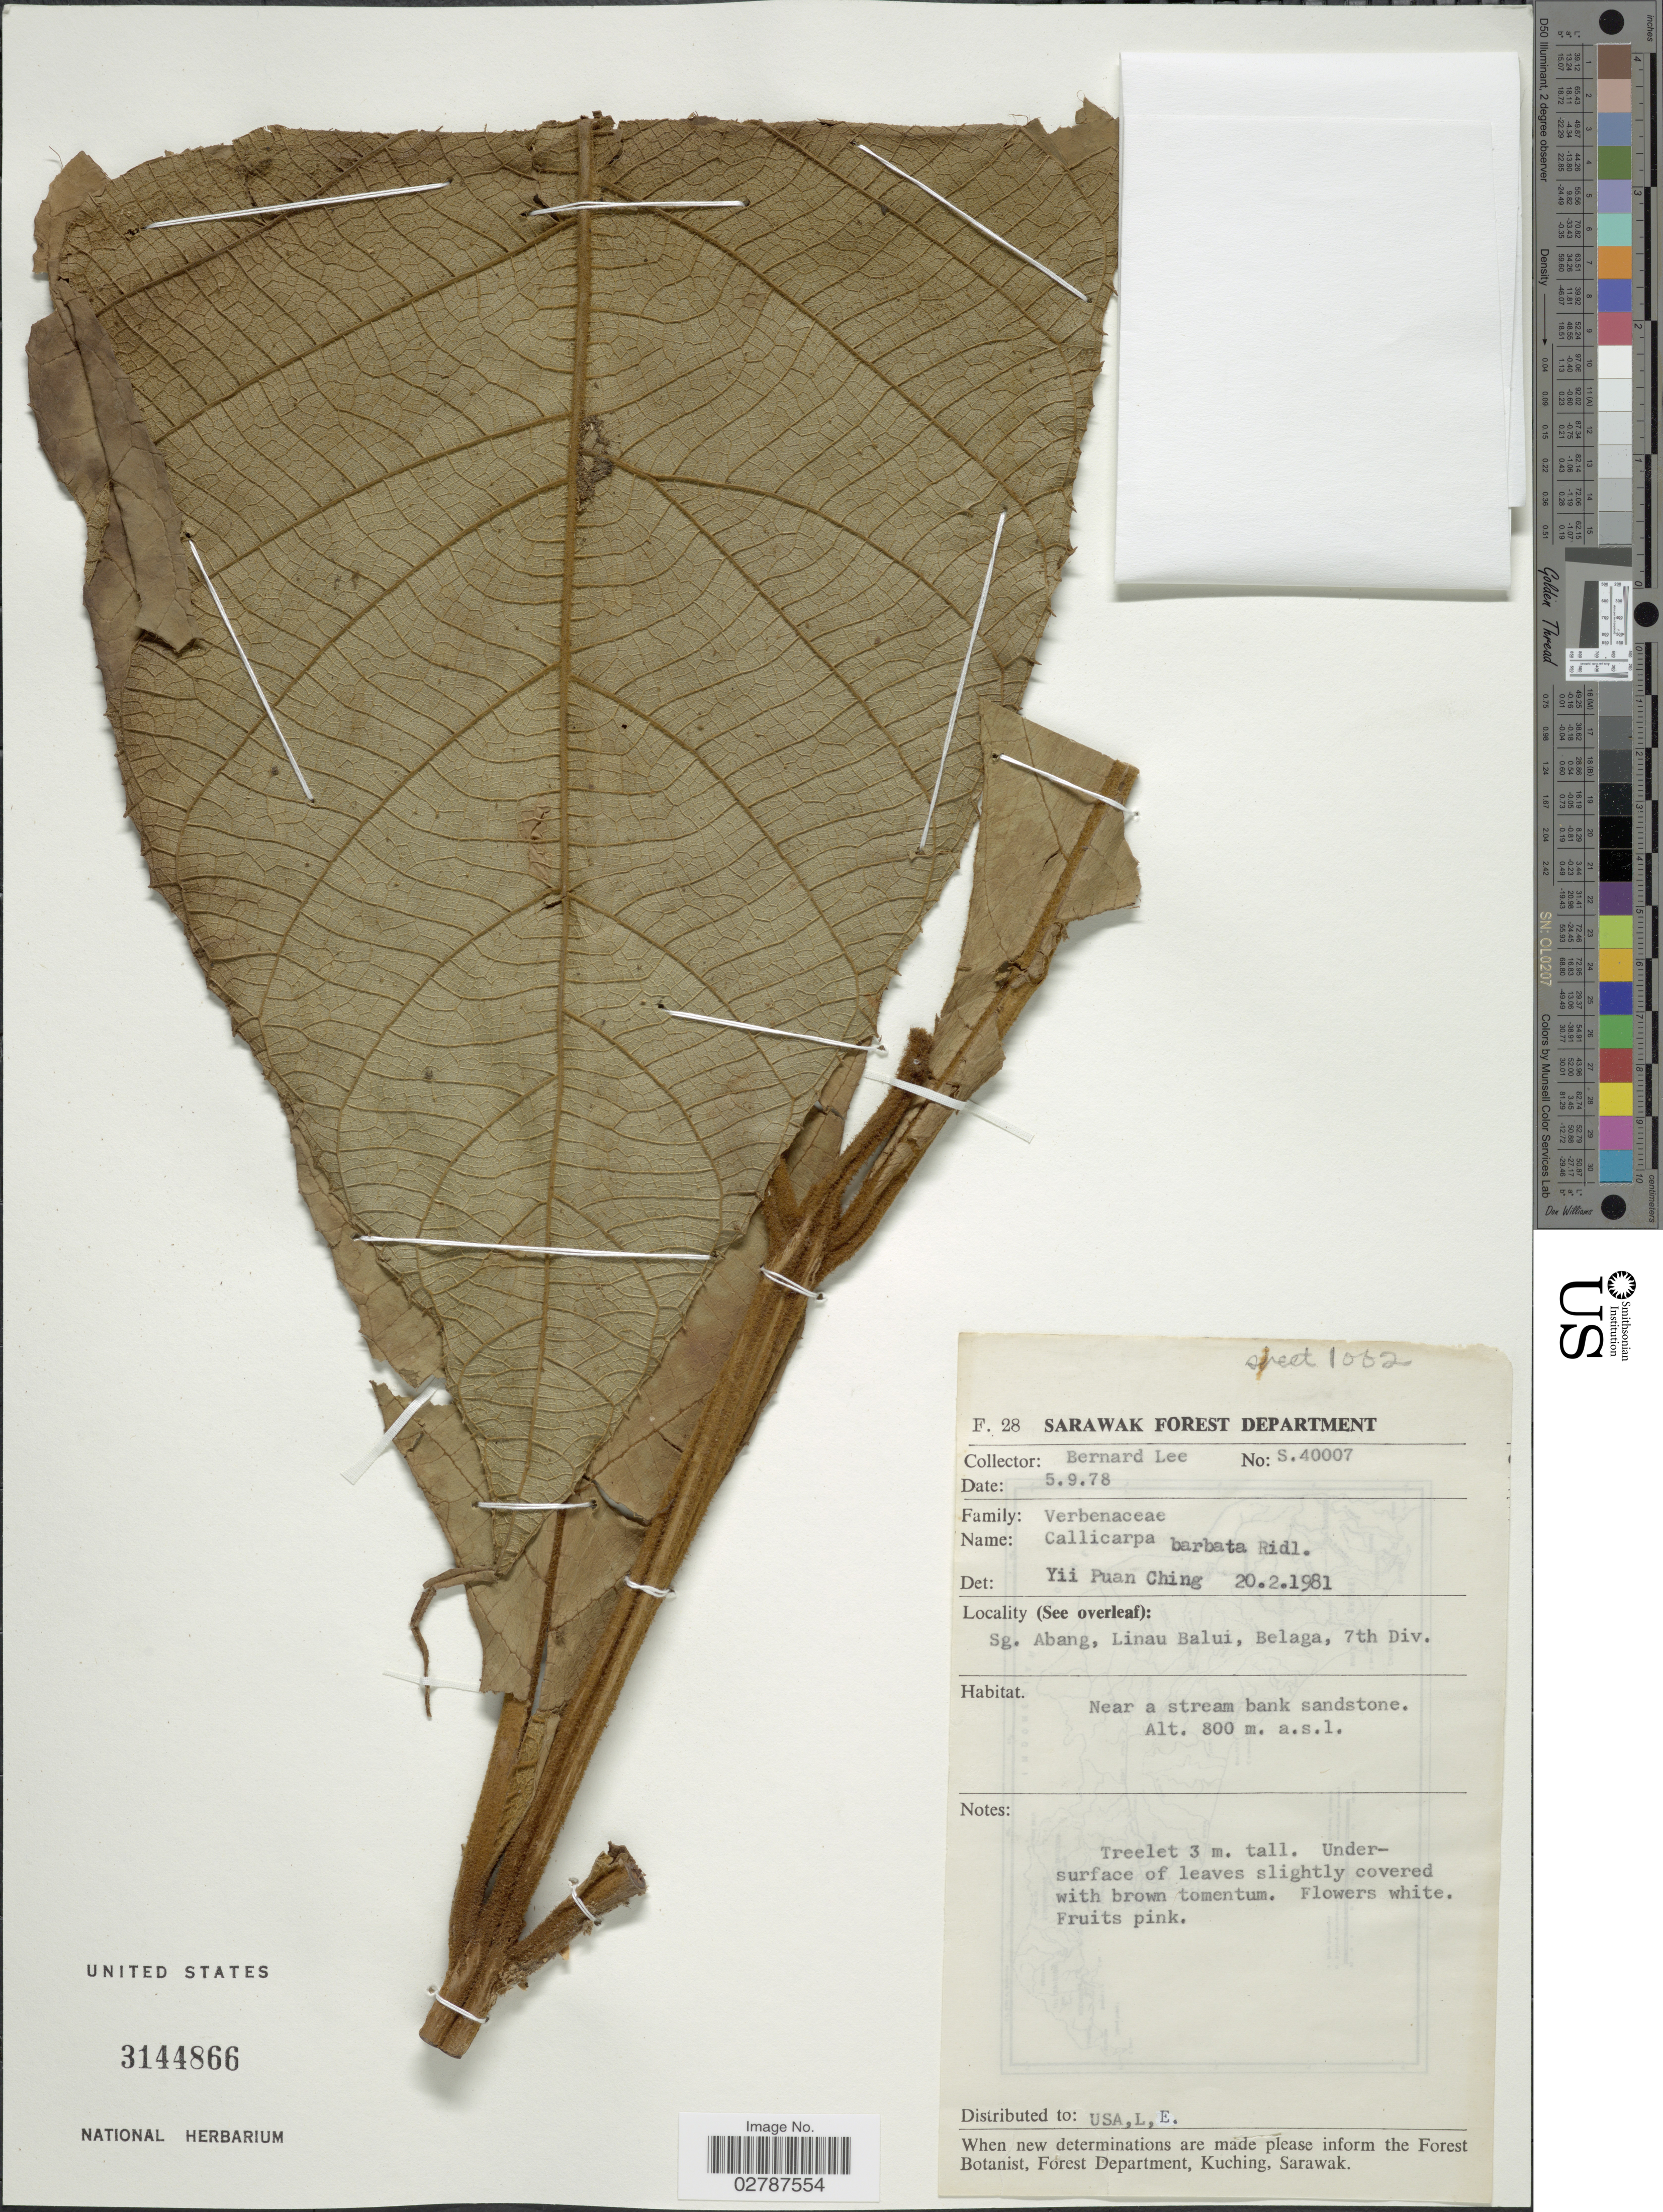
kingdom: Plantae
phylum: Tracheophyta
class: Magnoliopsida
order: Lamiales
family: Lamiaceae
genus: Callicarpa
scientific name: Callicarpa barbata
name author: Ridl.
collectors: B. Lee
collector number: S40007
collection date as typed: Transcribed d/m/y: 5/9/78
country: Malaysia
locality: Sg. Abang, Linau Balui, Belaga, 7th Div.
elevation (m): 800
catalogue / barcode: US 3144866